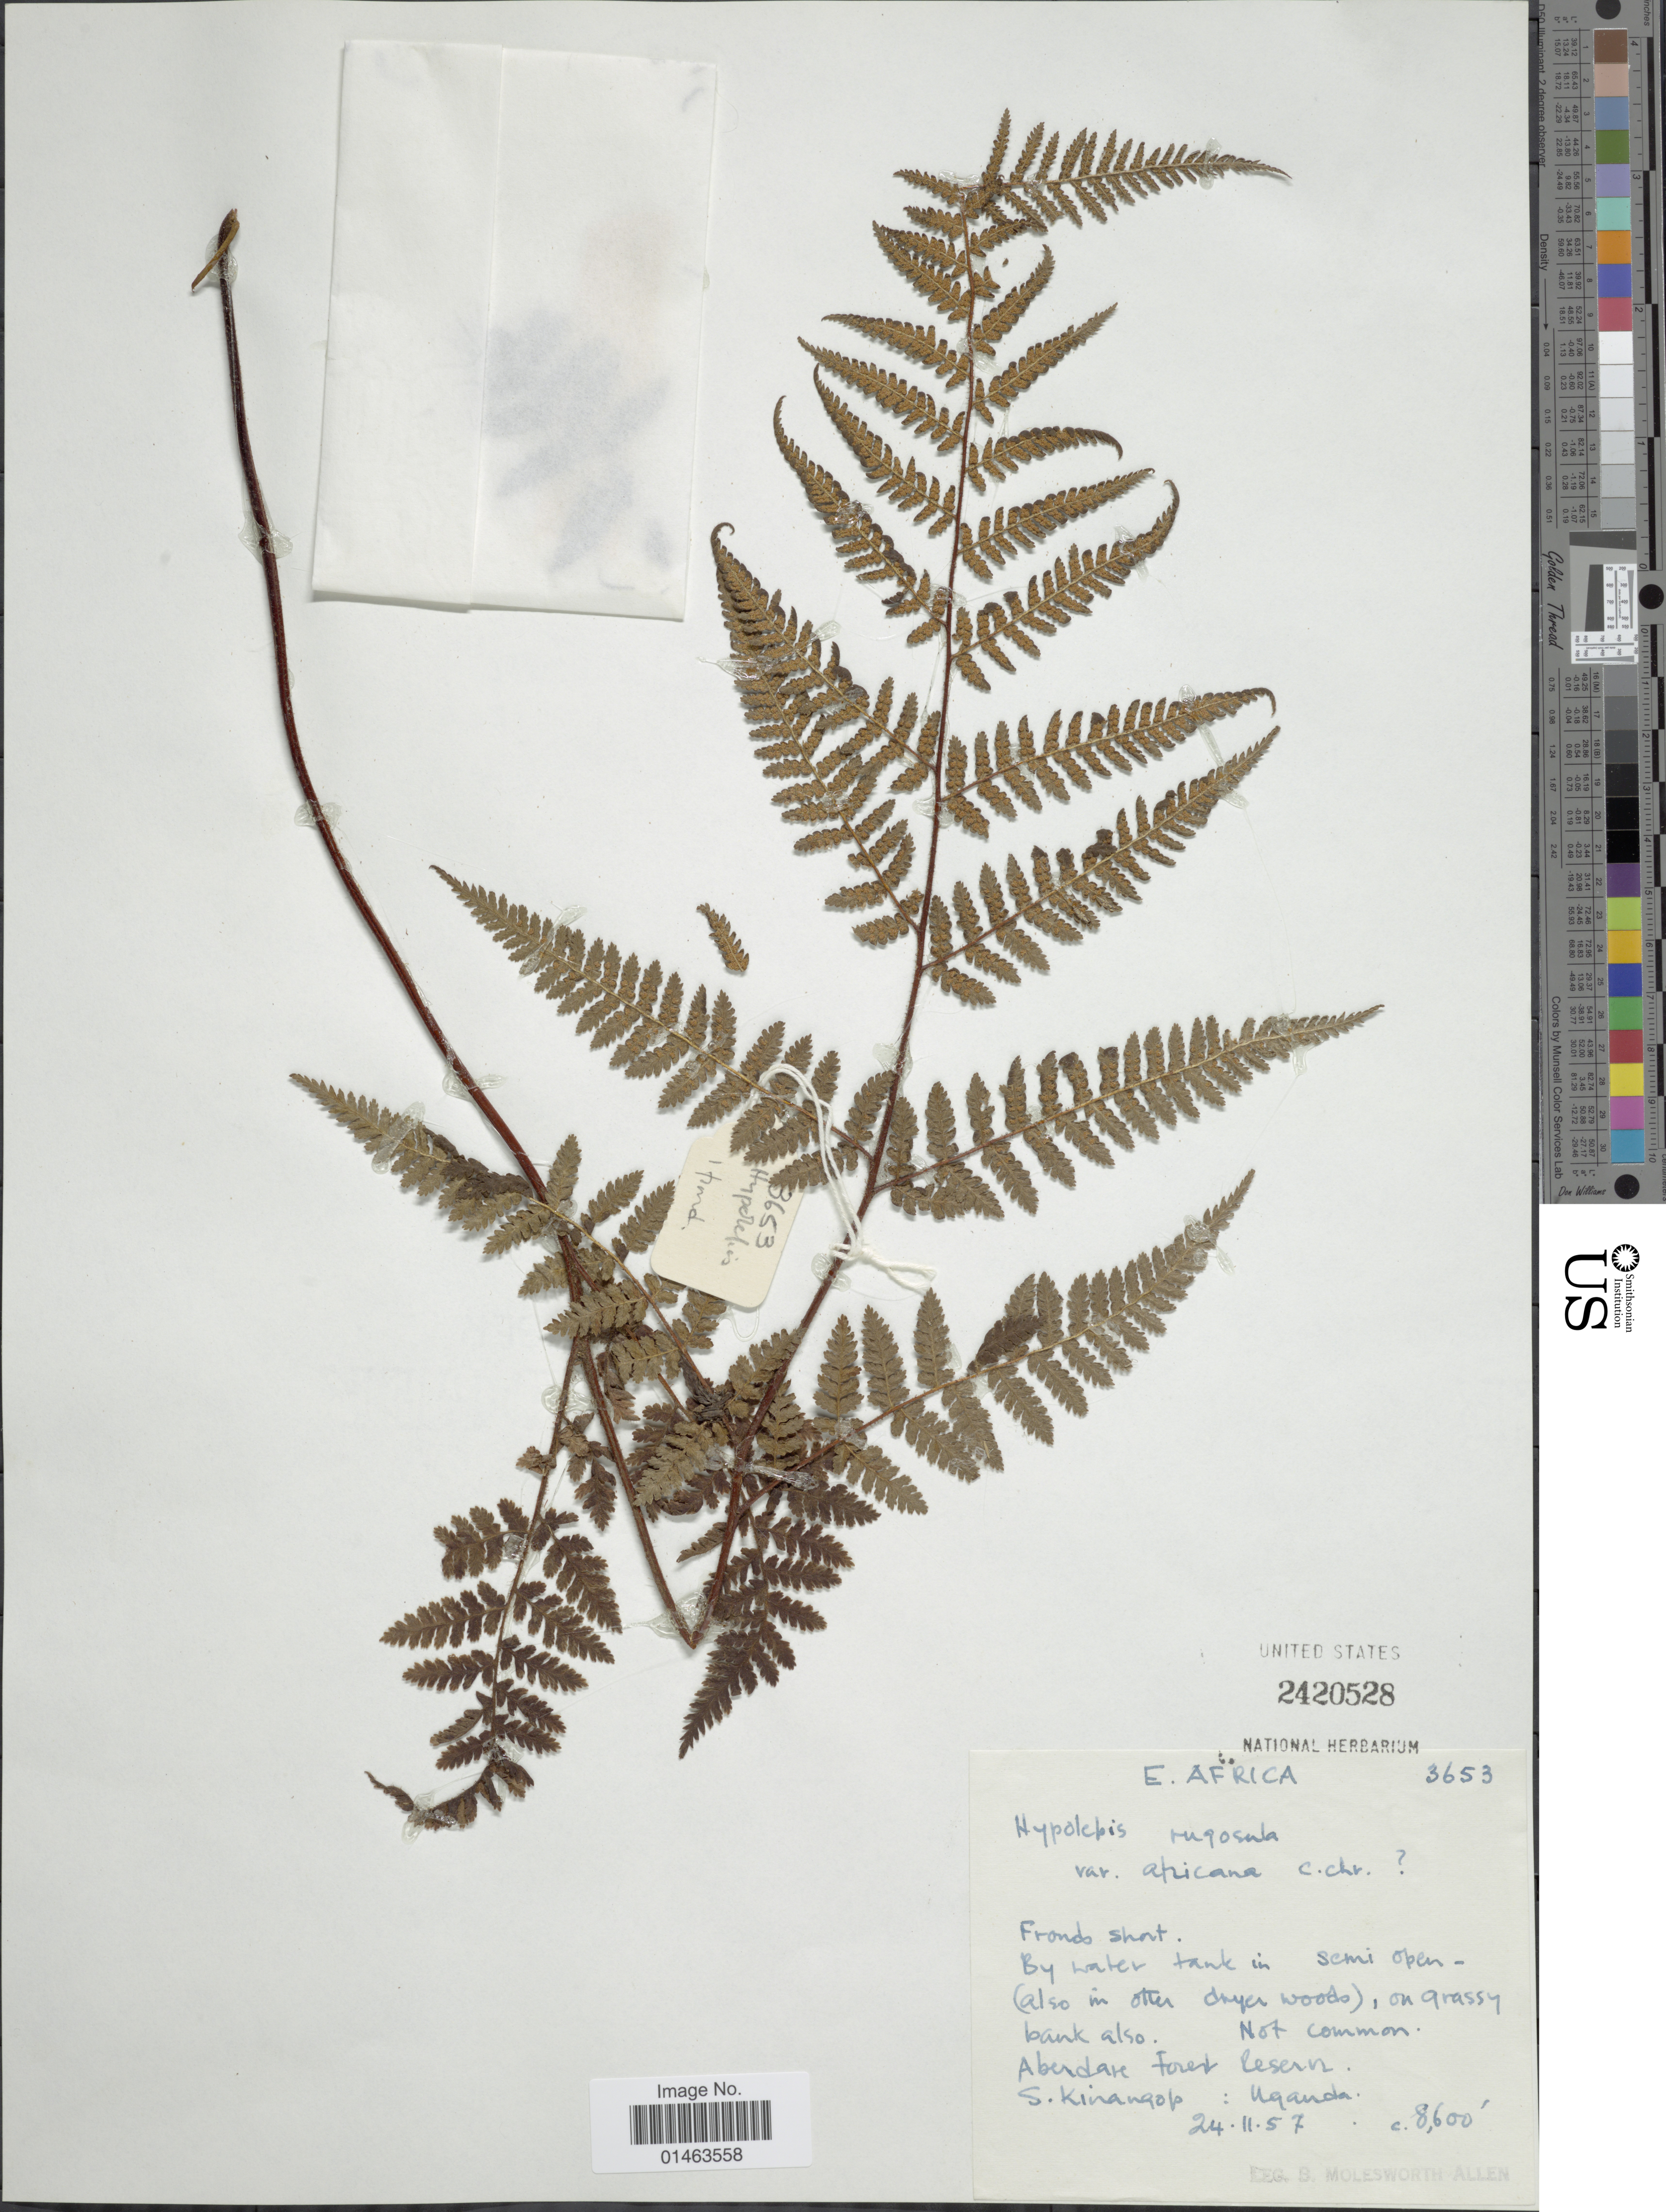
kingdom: Plantae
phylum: Tracheophyta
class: Polypodiopsida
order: Polypodiales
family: Dennstaedtiaceae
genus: Hypolepis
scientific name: Hypolepis rugosula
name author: (Labill.) J. Sm.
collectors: S. Kinangop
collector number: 3653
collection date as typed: Transcribed d/m/y: 24/11/57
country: Uganda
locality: E. Africa, Uganda, Aberdabe Forest Reserved, S. Kinangolo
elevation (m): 2621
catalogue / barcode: US 2420528